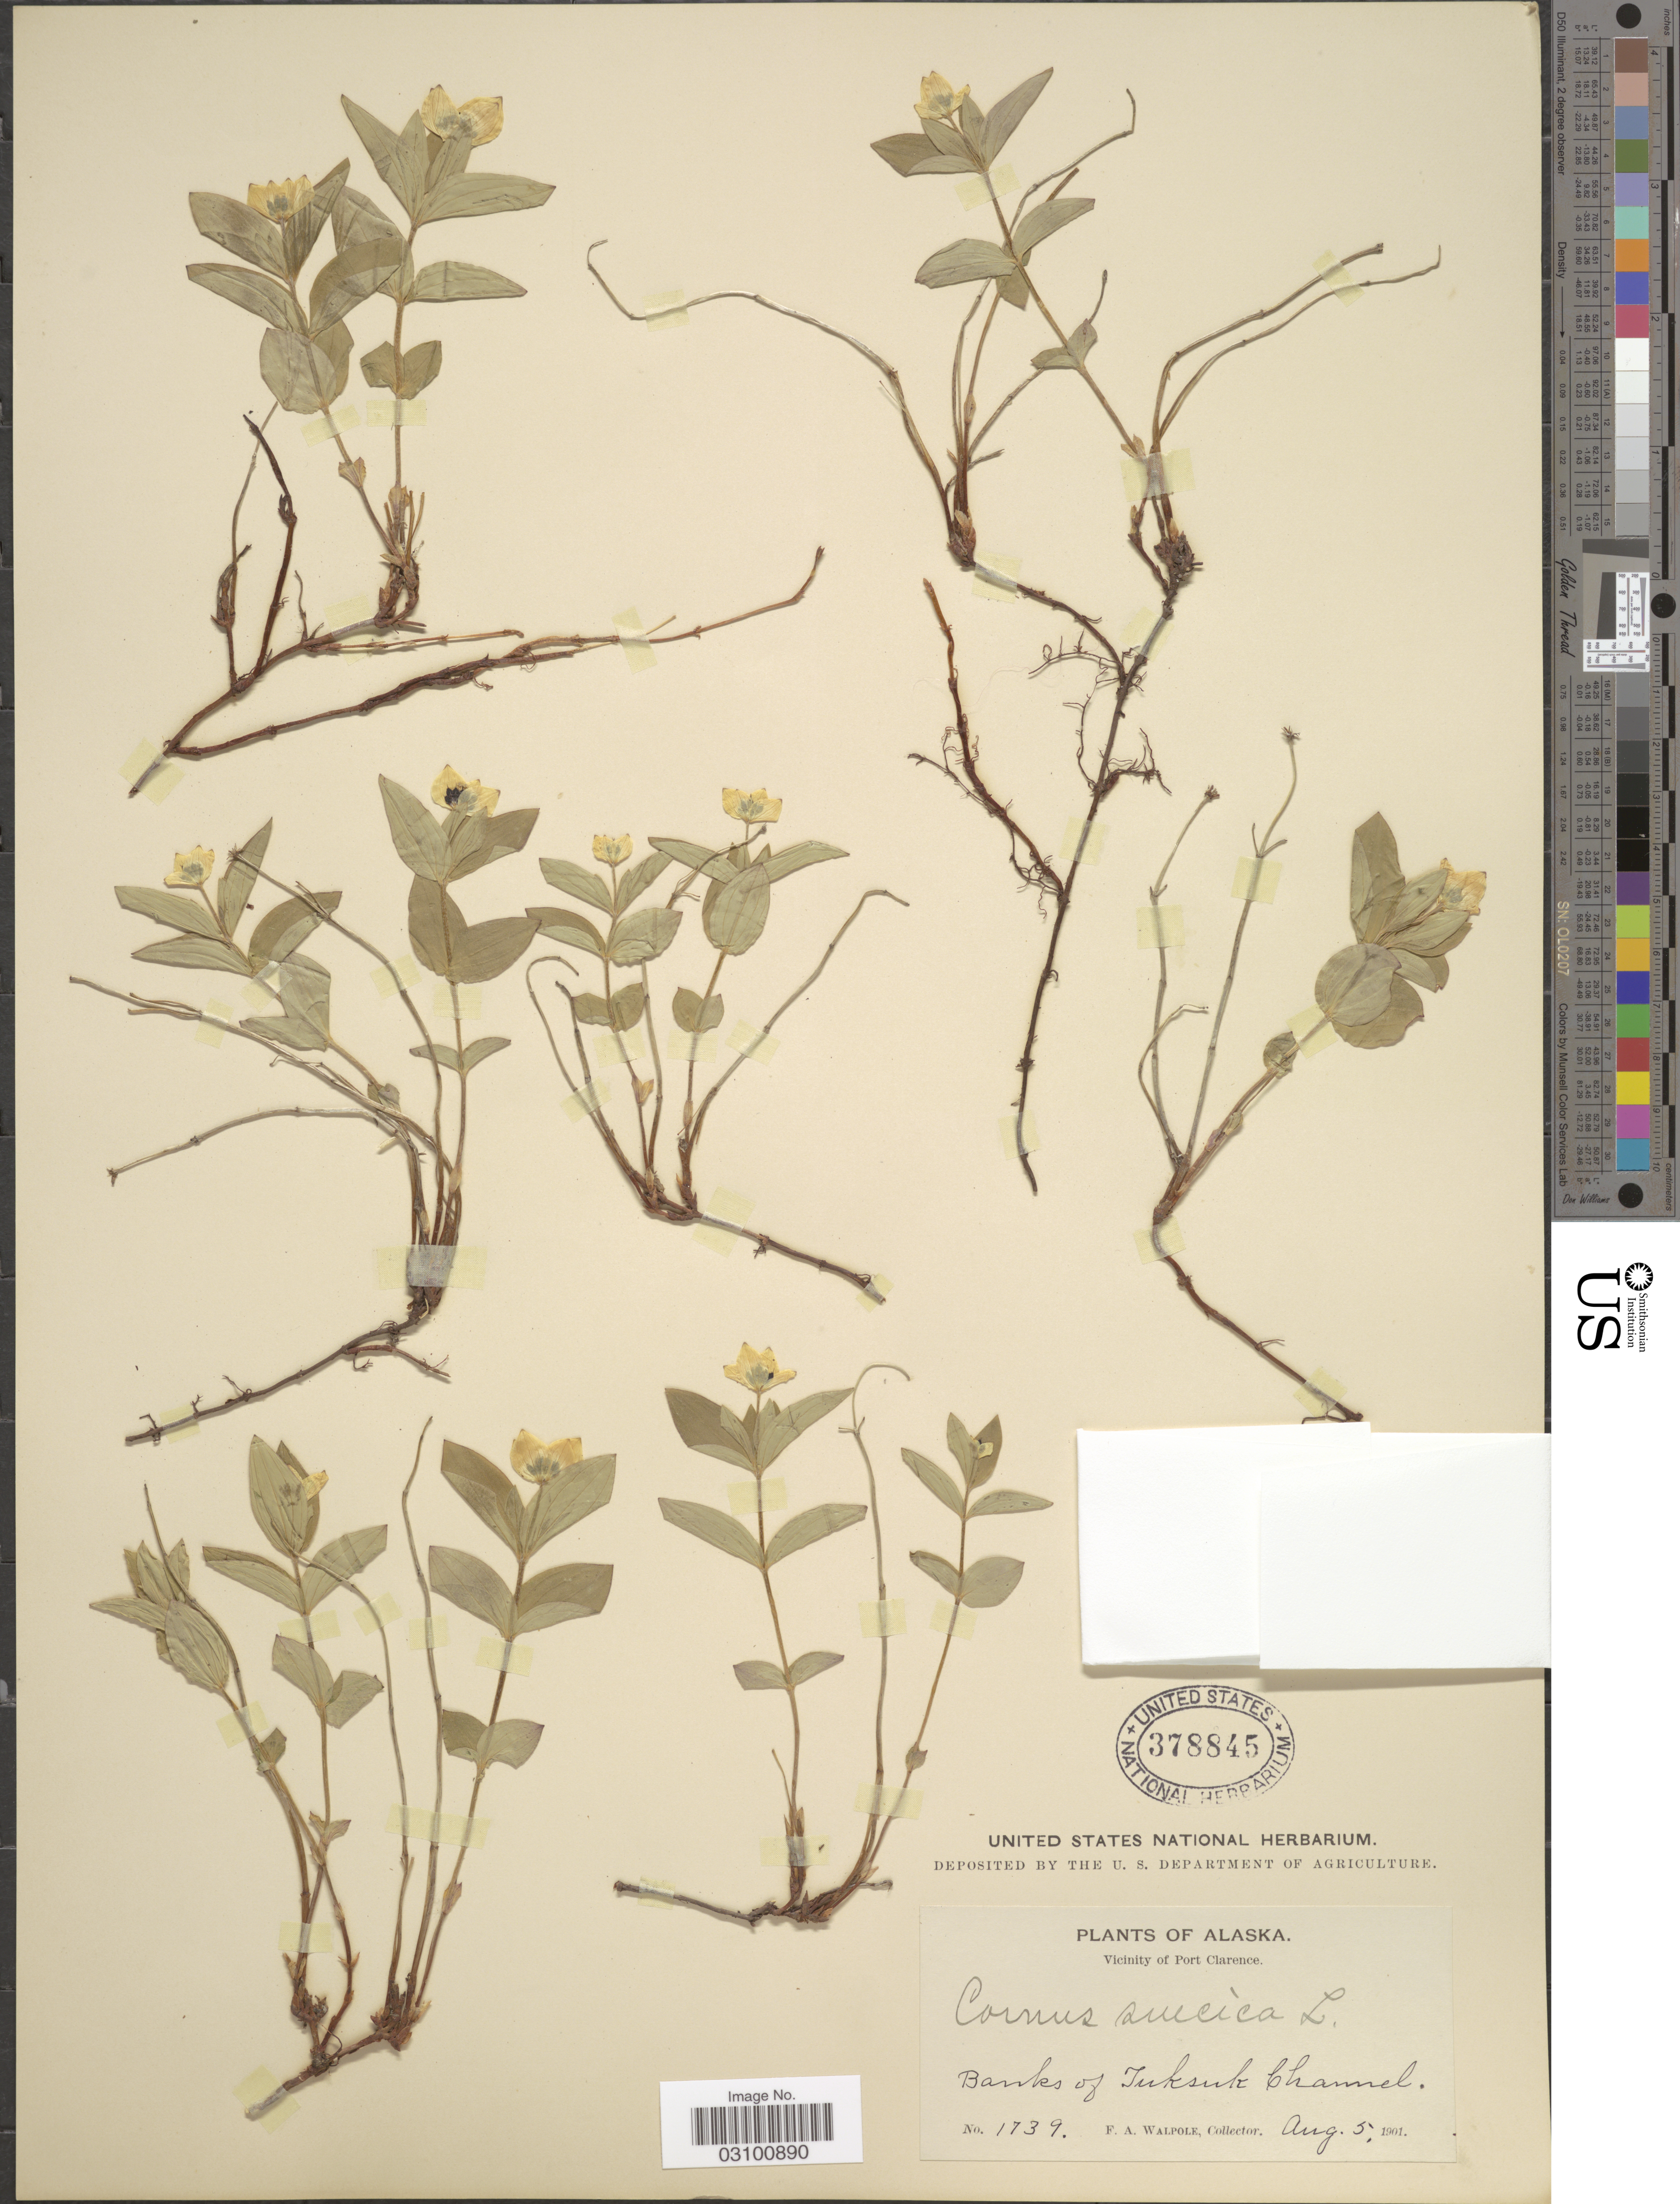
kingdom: Plantae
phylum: Tracheophyta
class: Magnoliopsida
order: Cornales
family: Cornaceae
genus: Cornus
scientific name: Cornus suecica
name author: L.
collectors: F. Walpole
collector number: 1739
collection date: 1901-08-05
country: United States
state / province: Alaska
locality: Vicinity of Port Clarence. Banks of Tuksuk Channel.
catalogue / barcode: US 378845